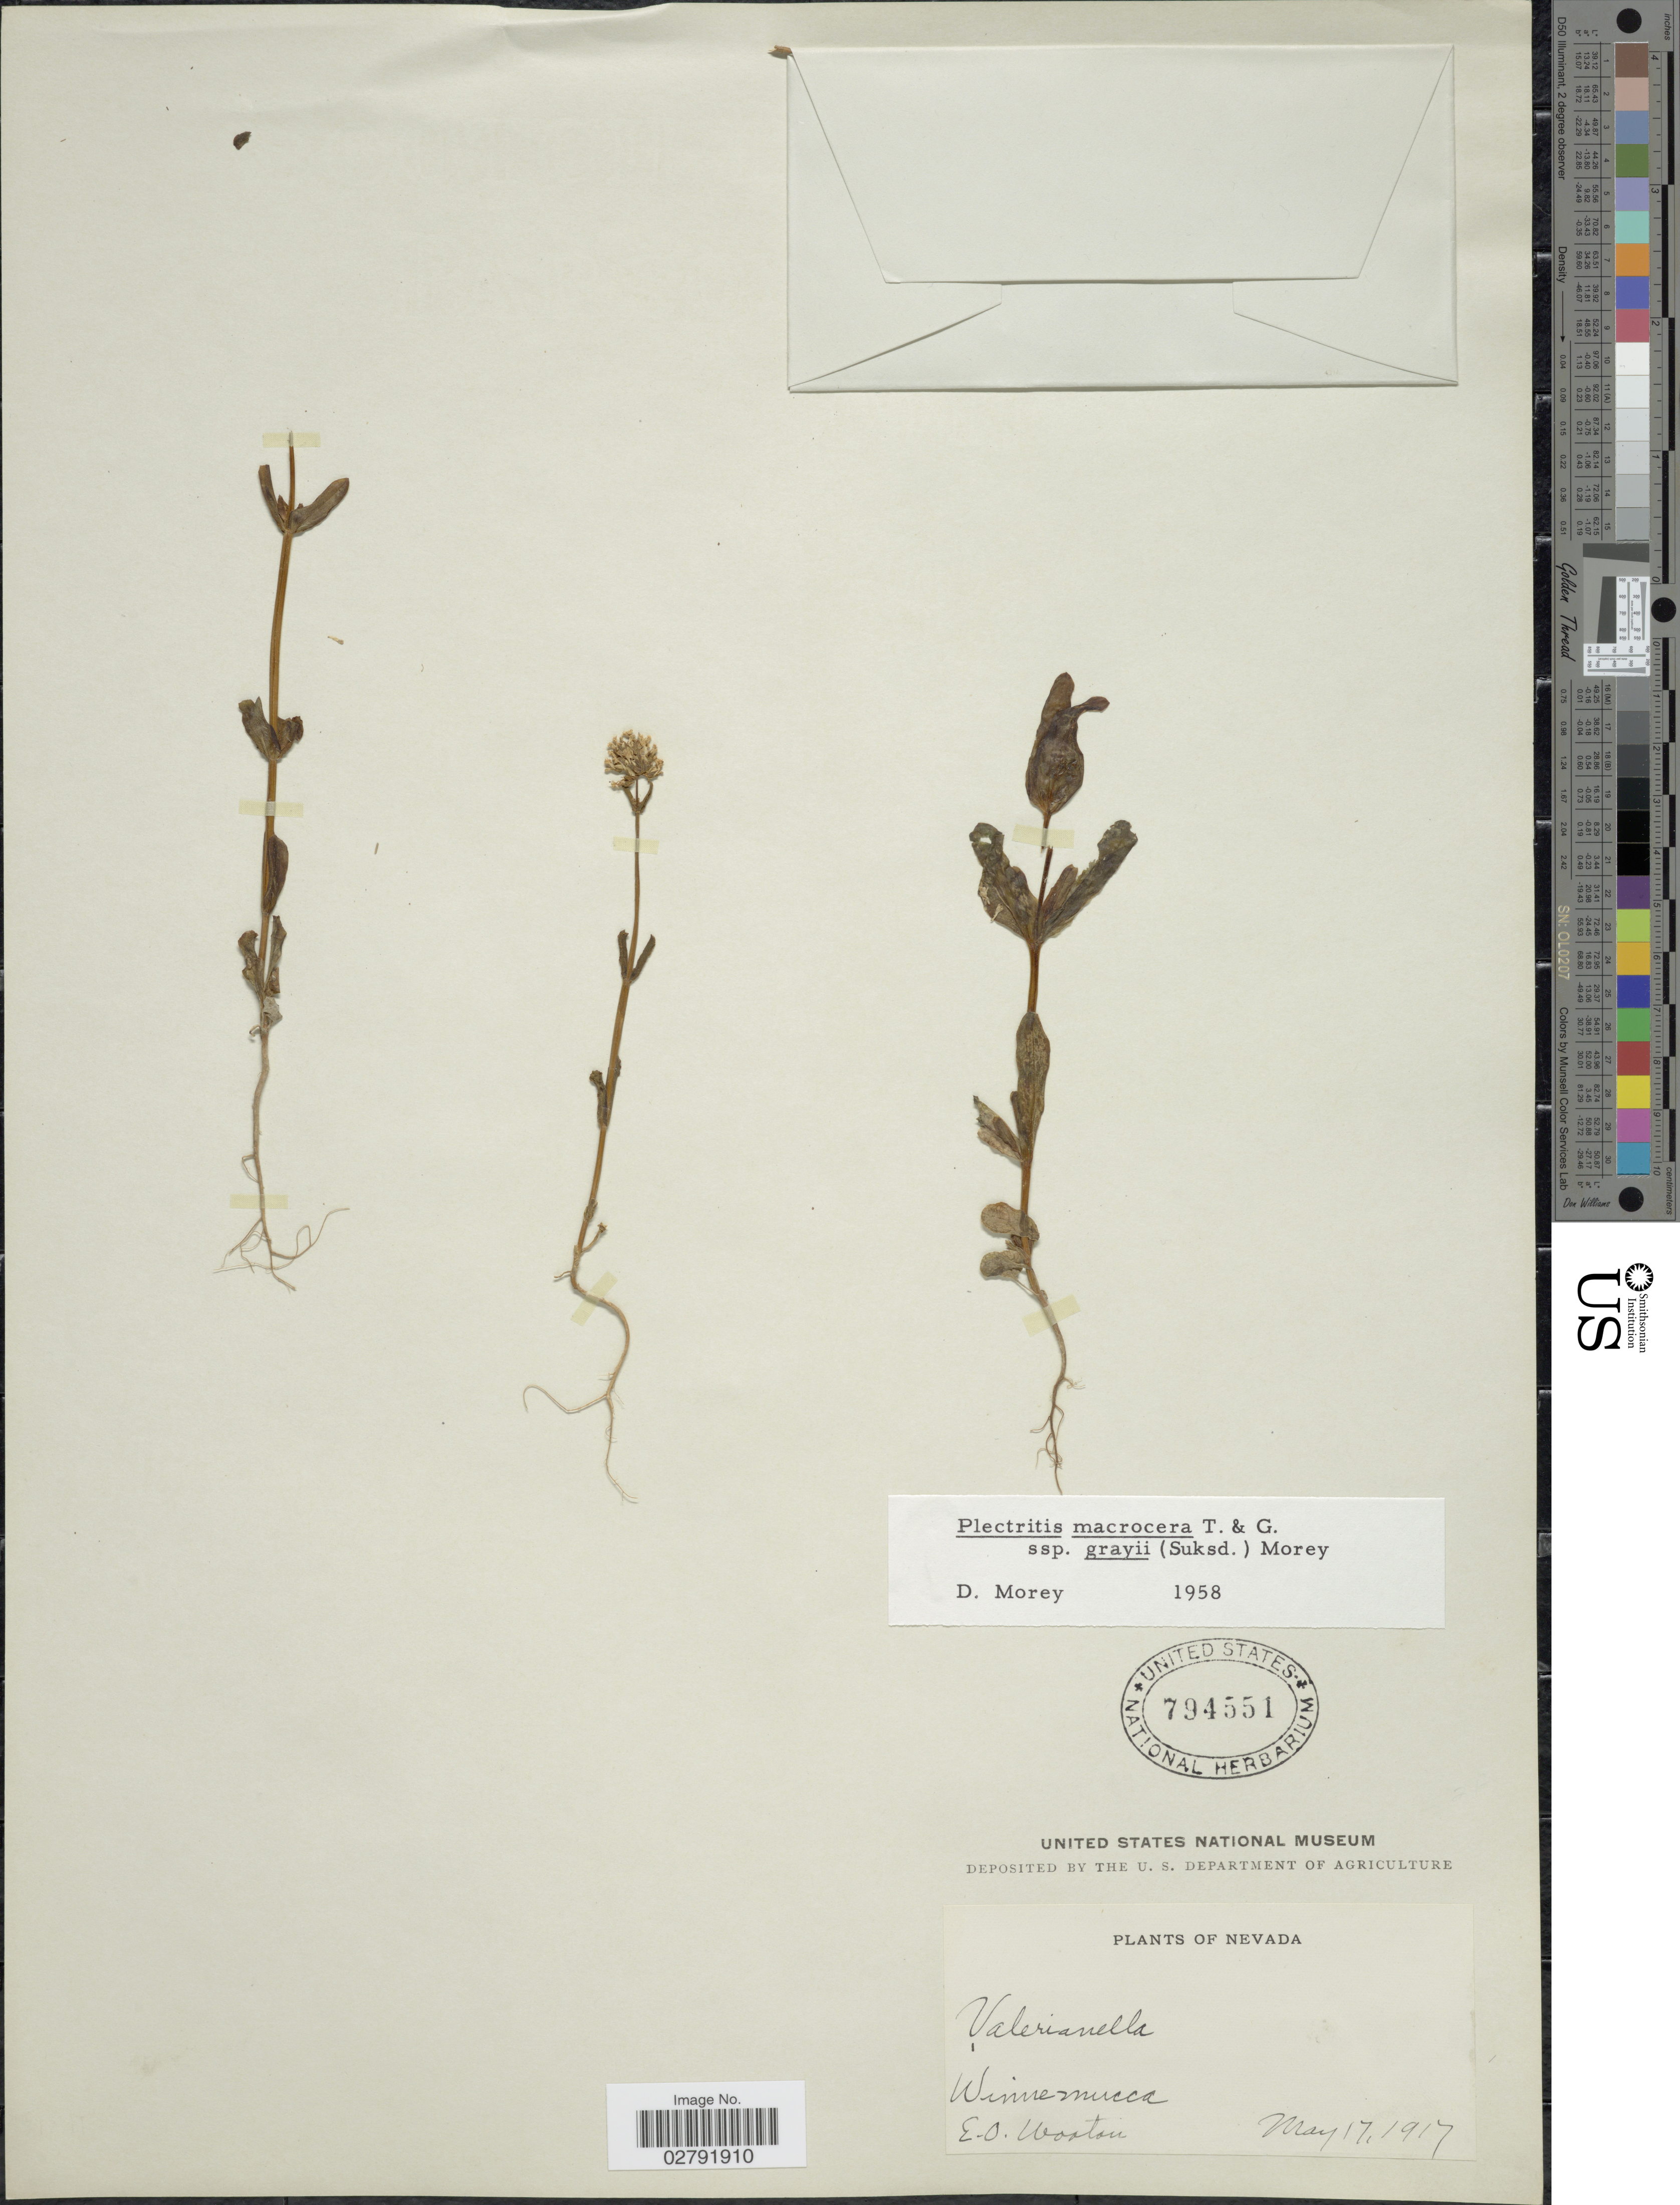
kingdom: Plantae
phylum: Tracheophyta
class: Magnoliopsida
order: Dipsacales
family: Caprifoliaceae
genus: Plectritis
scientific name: Plectritis macrocera subsp. grayi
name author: (Suksd.) Morey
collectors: E. O. Wooton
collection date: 1917-05-17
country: United States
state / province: Nevada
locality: Winnemucca.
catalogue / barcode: US 794551